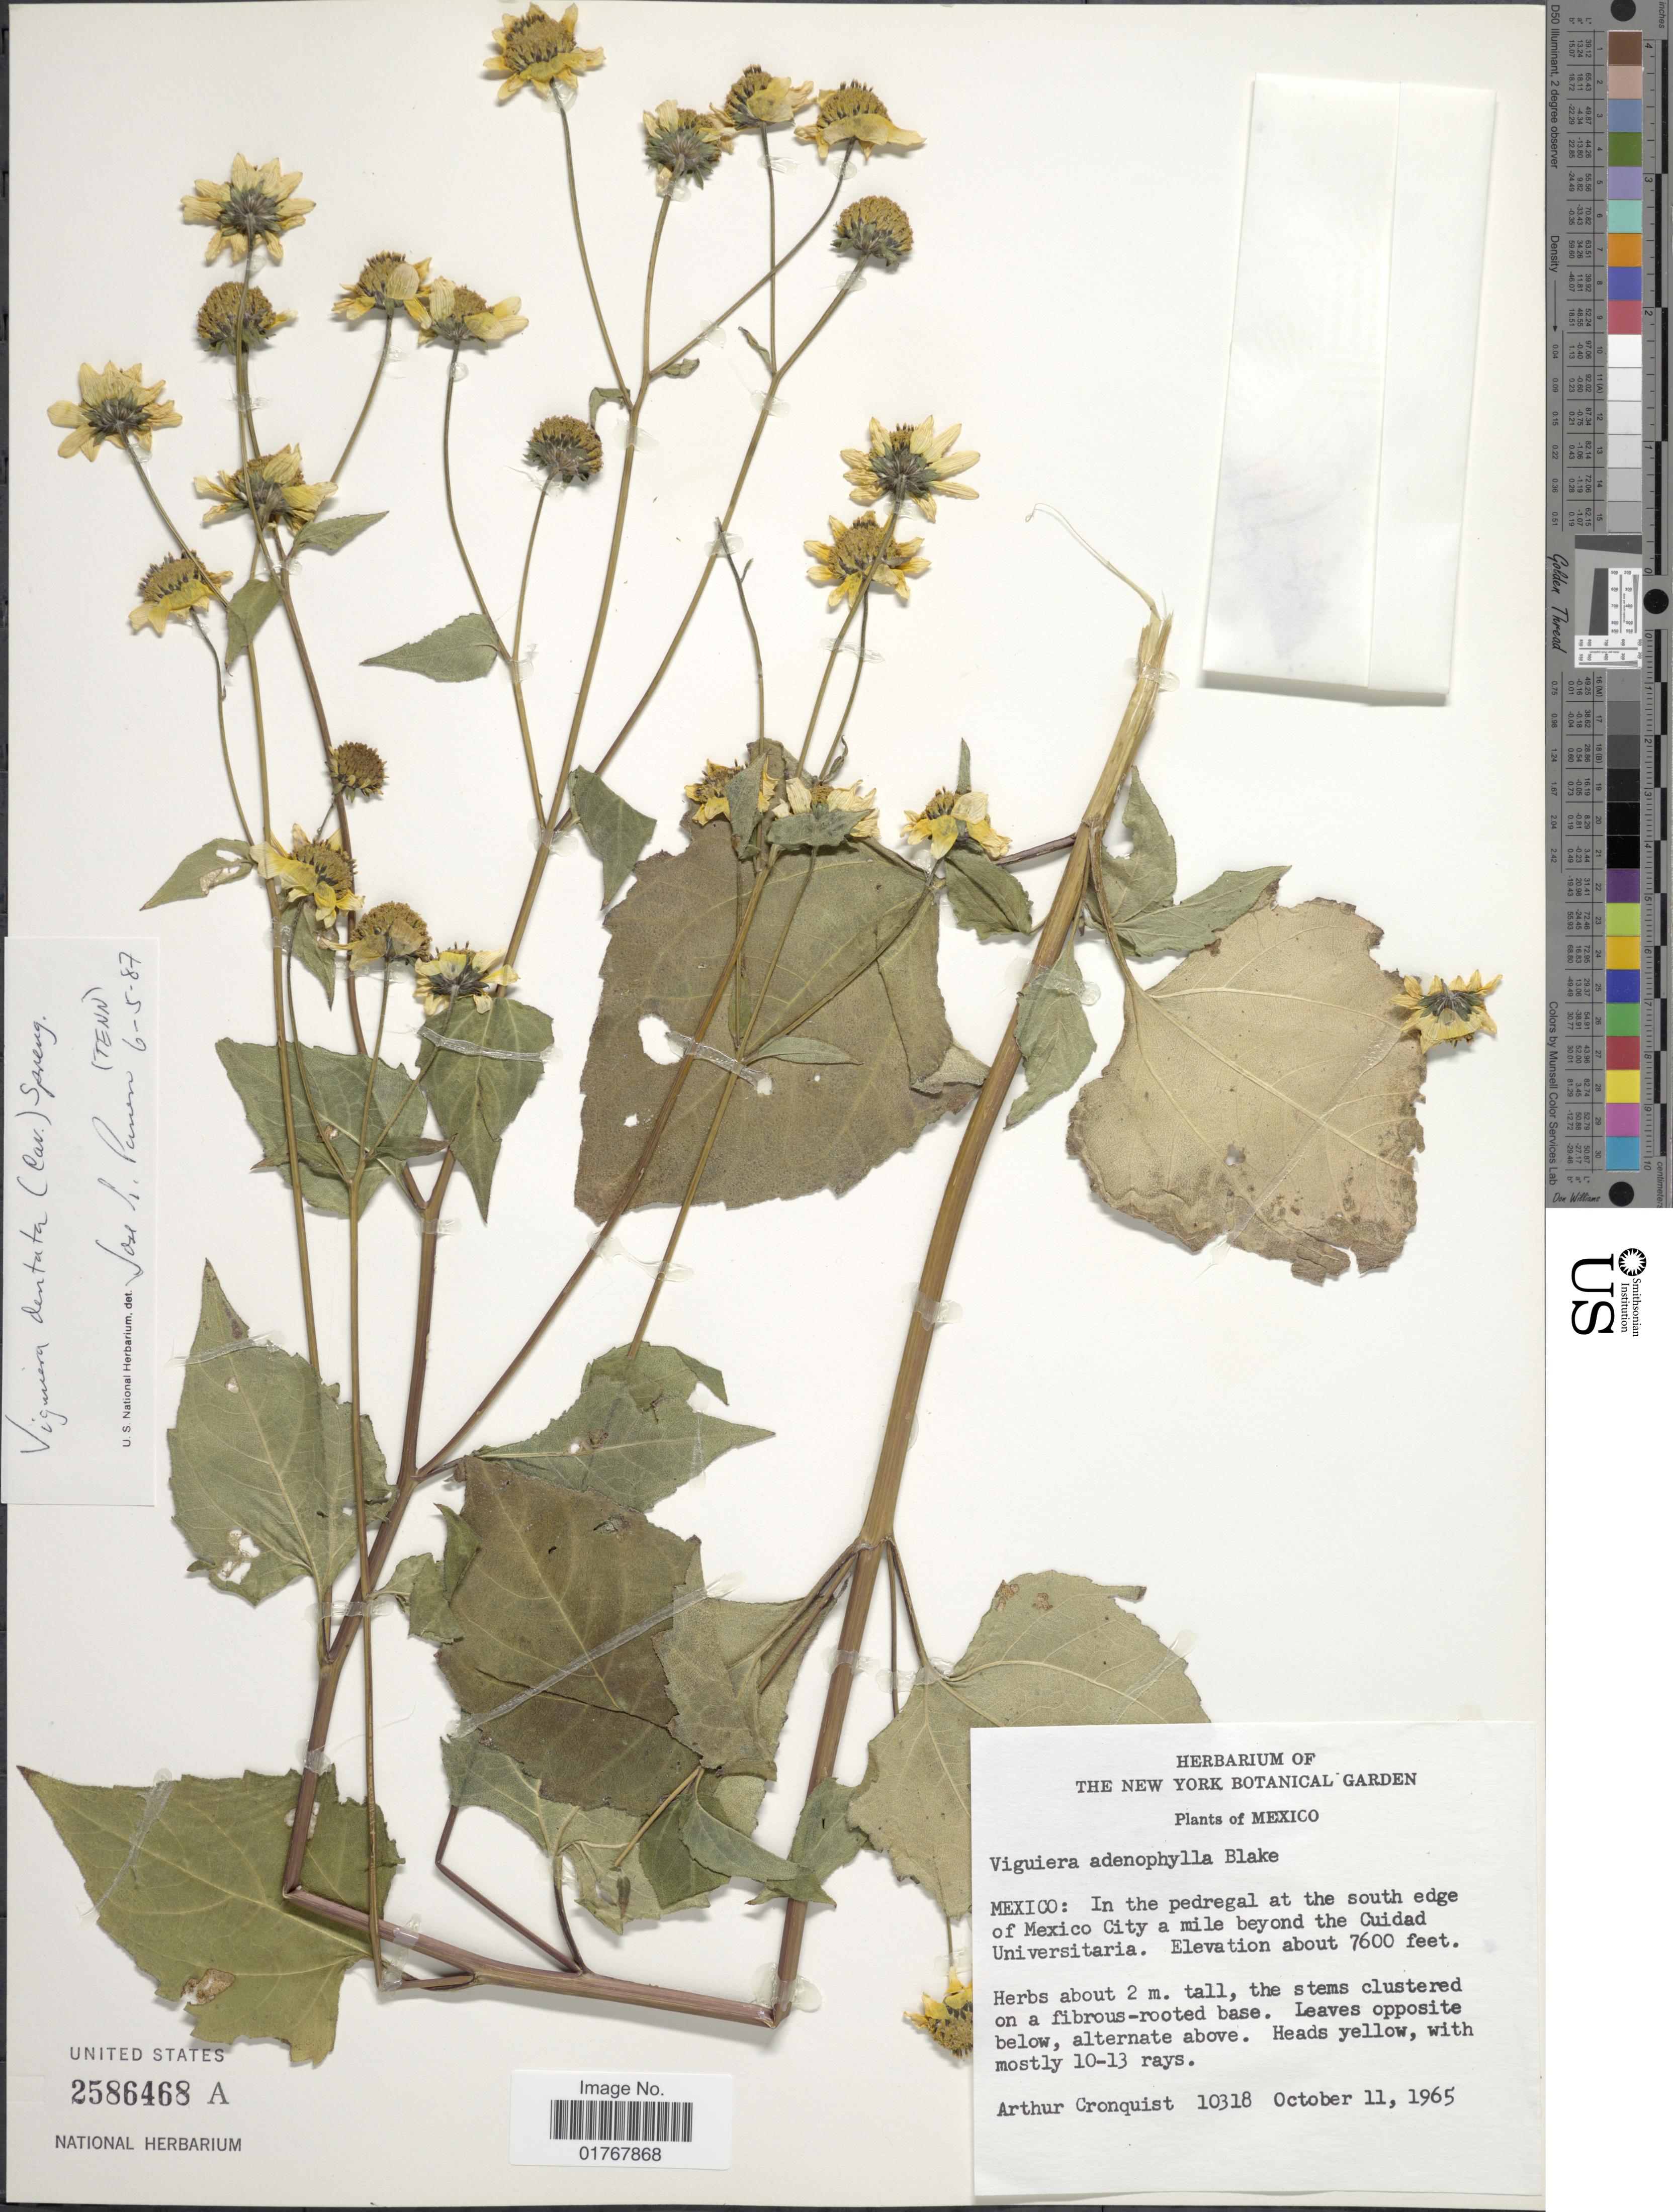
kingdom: Plantae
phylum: Tracheophyta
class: Magnoliopsida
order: Asterales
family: Asteraceae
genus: Viguiera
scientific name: Viguiera dentata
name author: (Cav.) Spreng.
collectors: A. J. Cronquist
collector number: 10318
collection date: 1965-10-11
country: Mexico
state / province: México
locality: In the pedregal at the south edge of Mexico City a mile beyond the Ciudad Universitaria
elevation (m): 2316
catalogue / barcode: US 2586468A